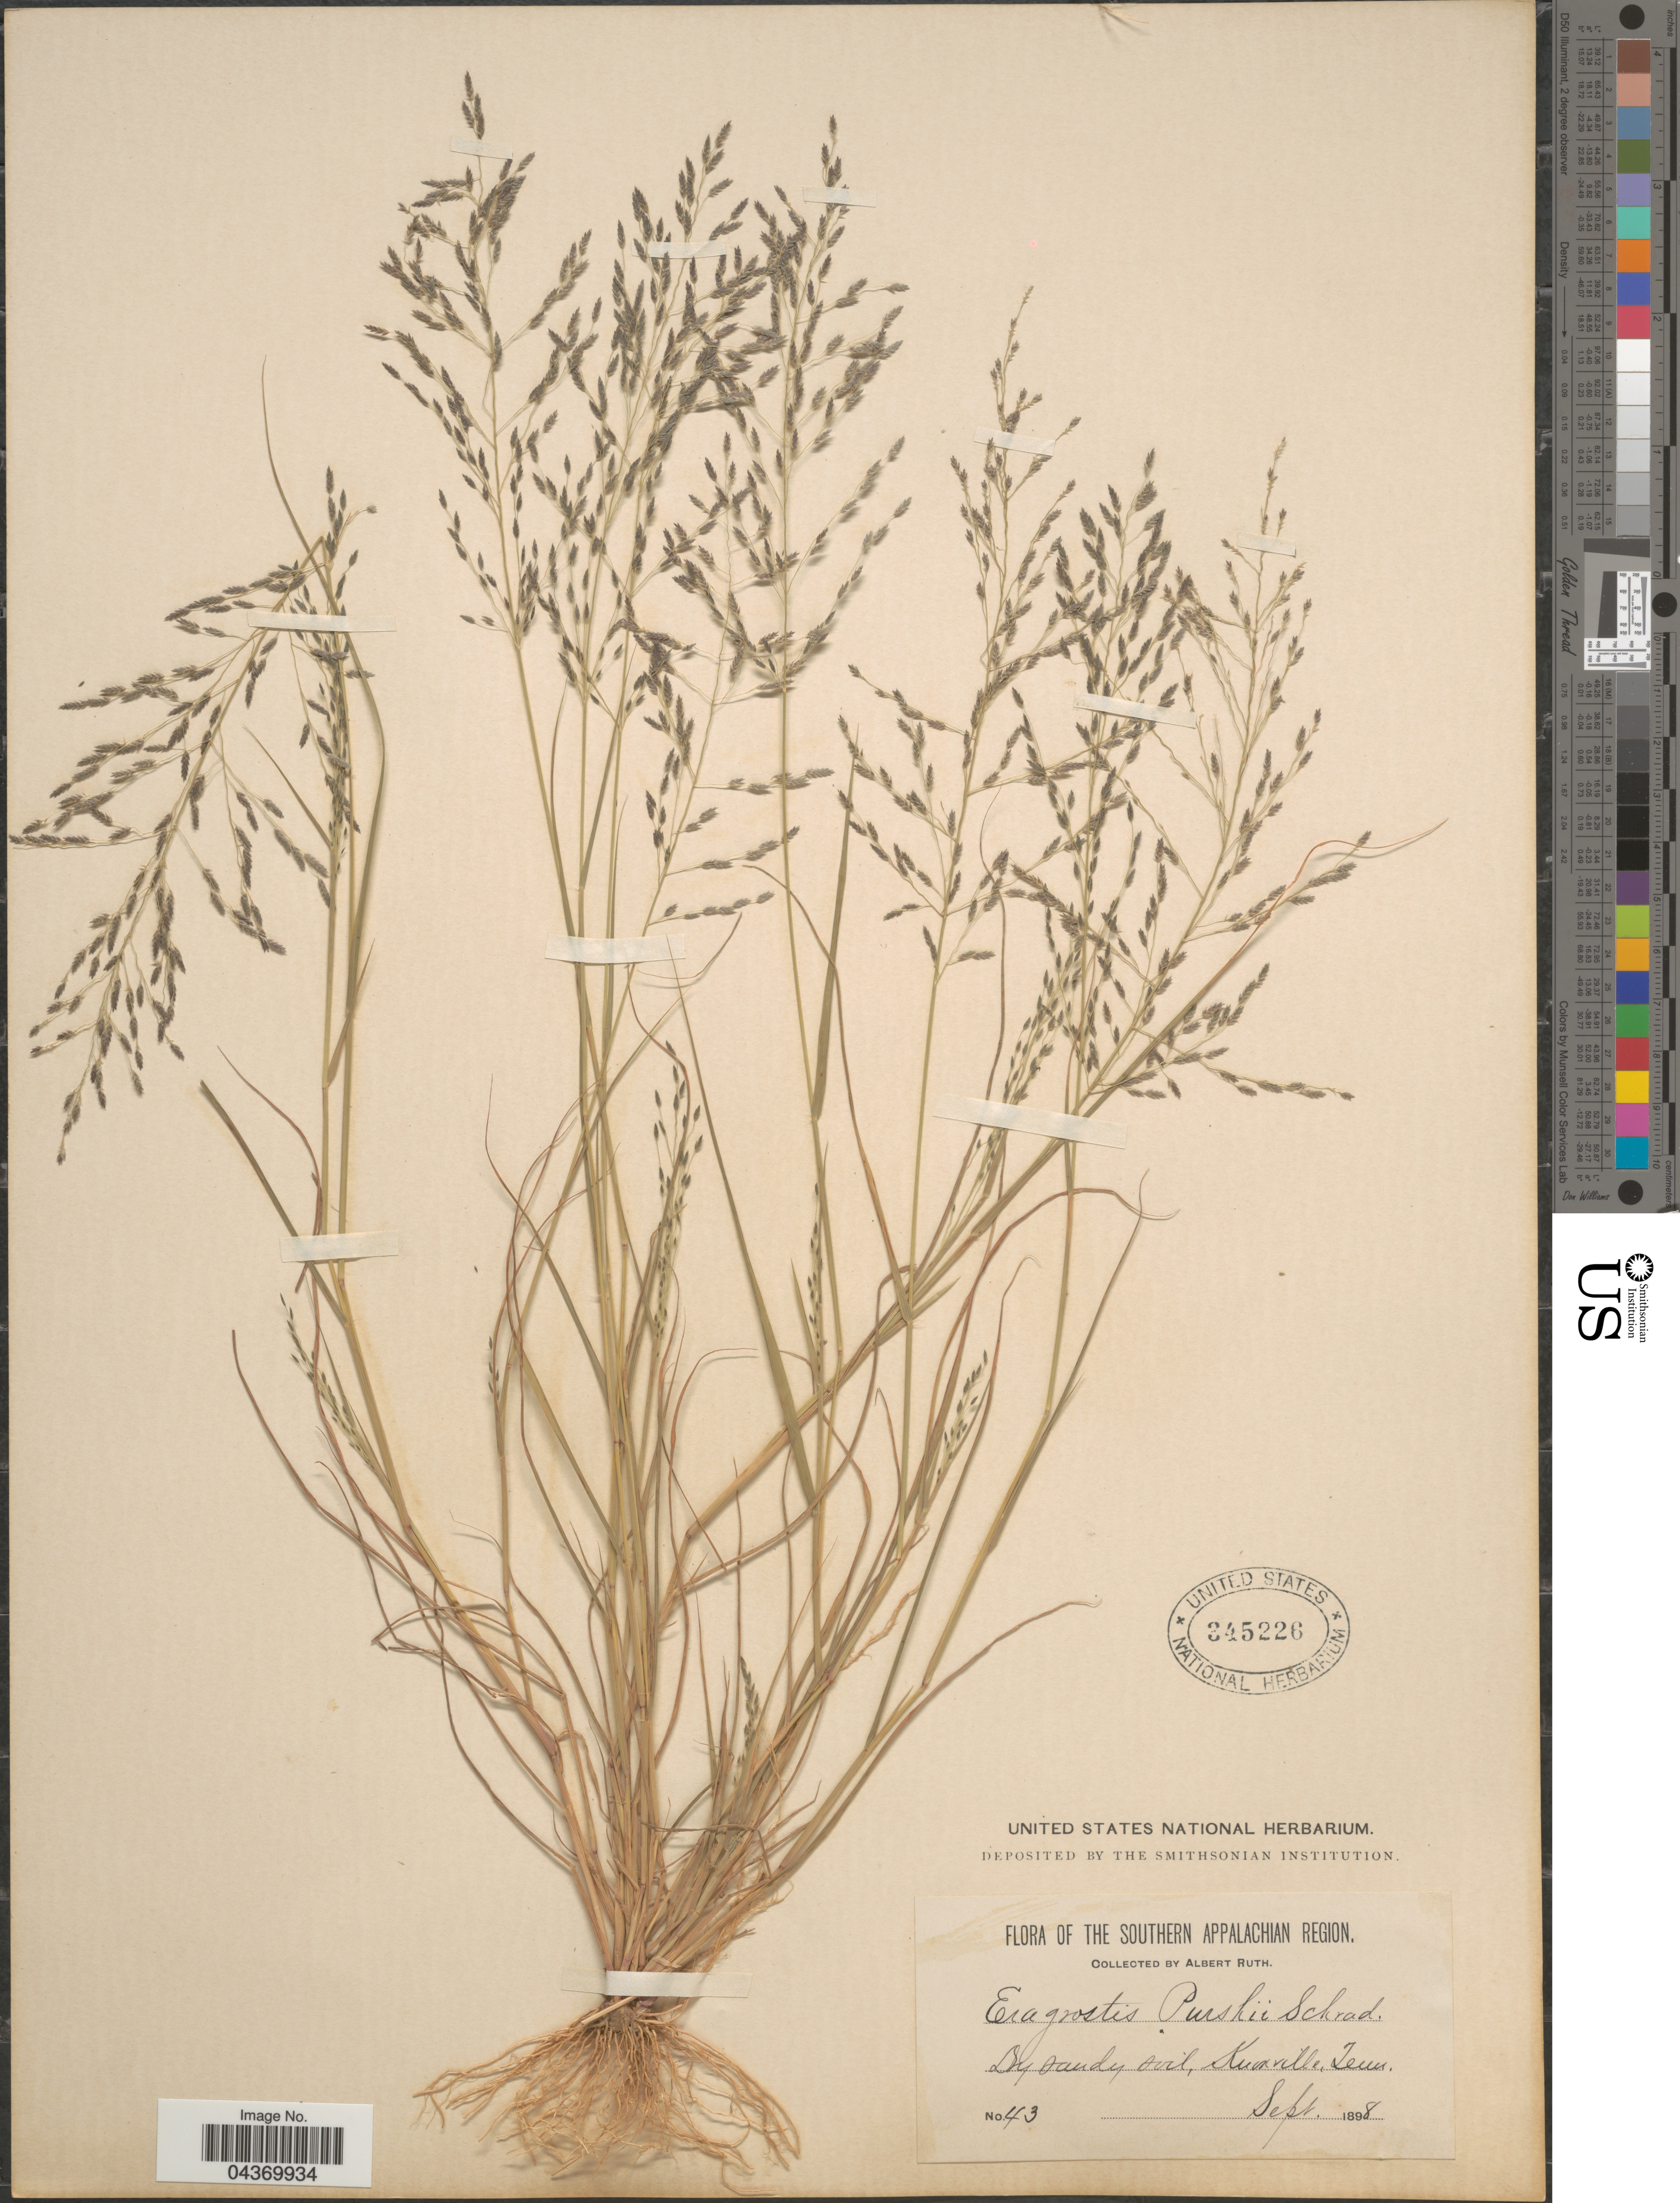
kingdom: Plantae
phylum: Tracheophyta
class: Liliopsida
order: Poales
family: Poaceae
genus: Eragrostis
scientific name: Eragrostis pectinacea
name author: (Michx.) Nees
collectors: A. Ruth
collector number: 43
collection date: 1898-09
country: United States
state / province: Tennessee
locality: The Southern Appalachian Region. Knoxville.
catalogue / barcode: US 345226